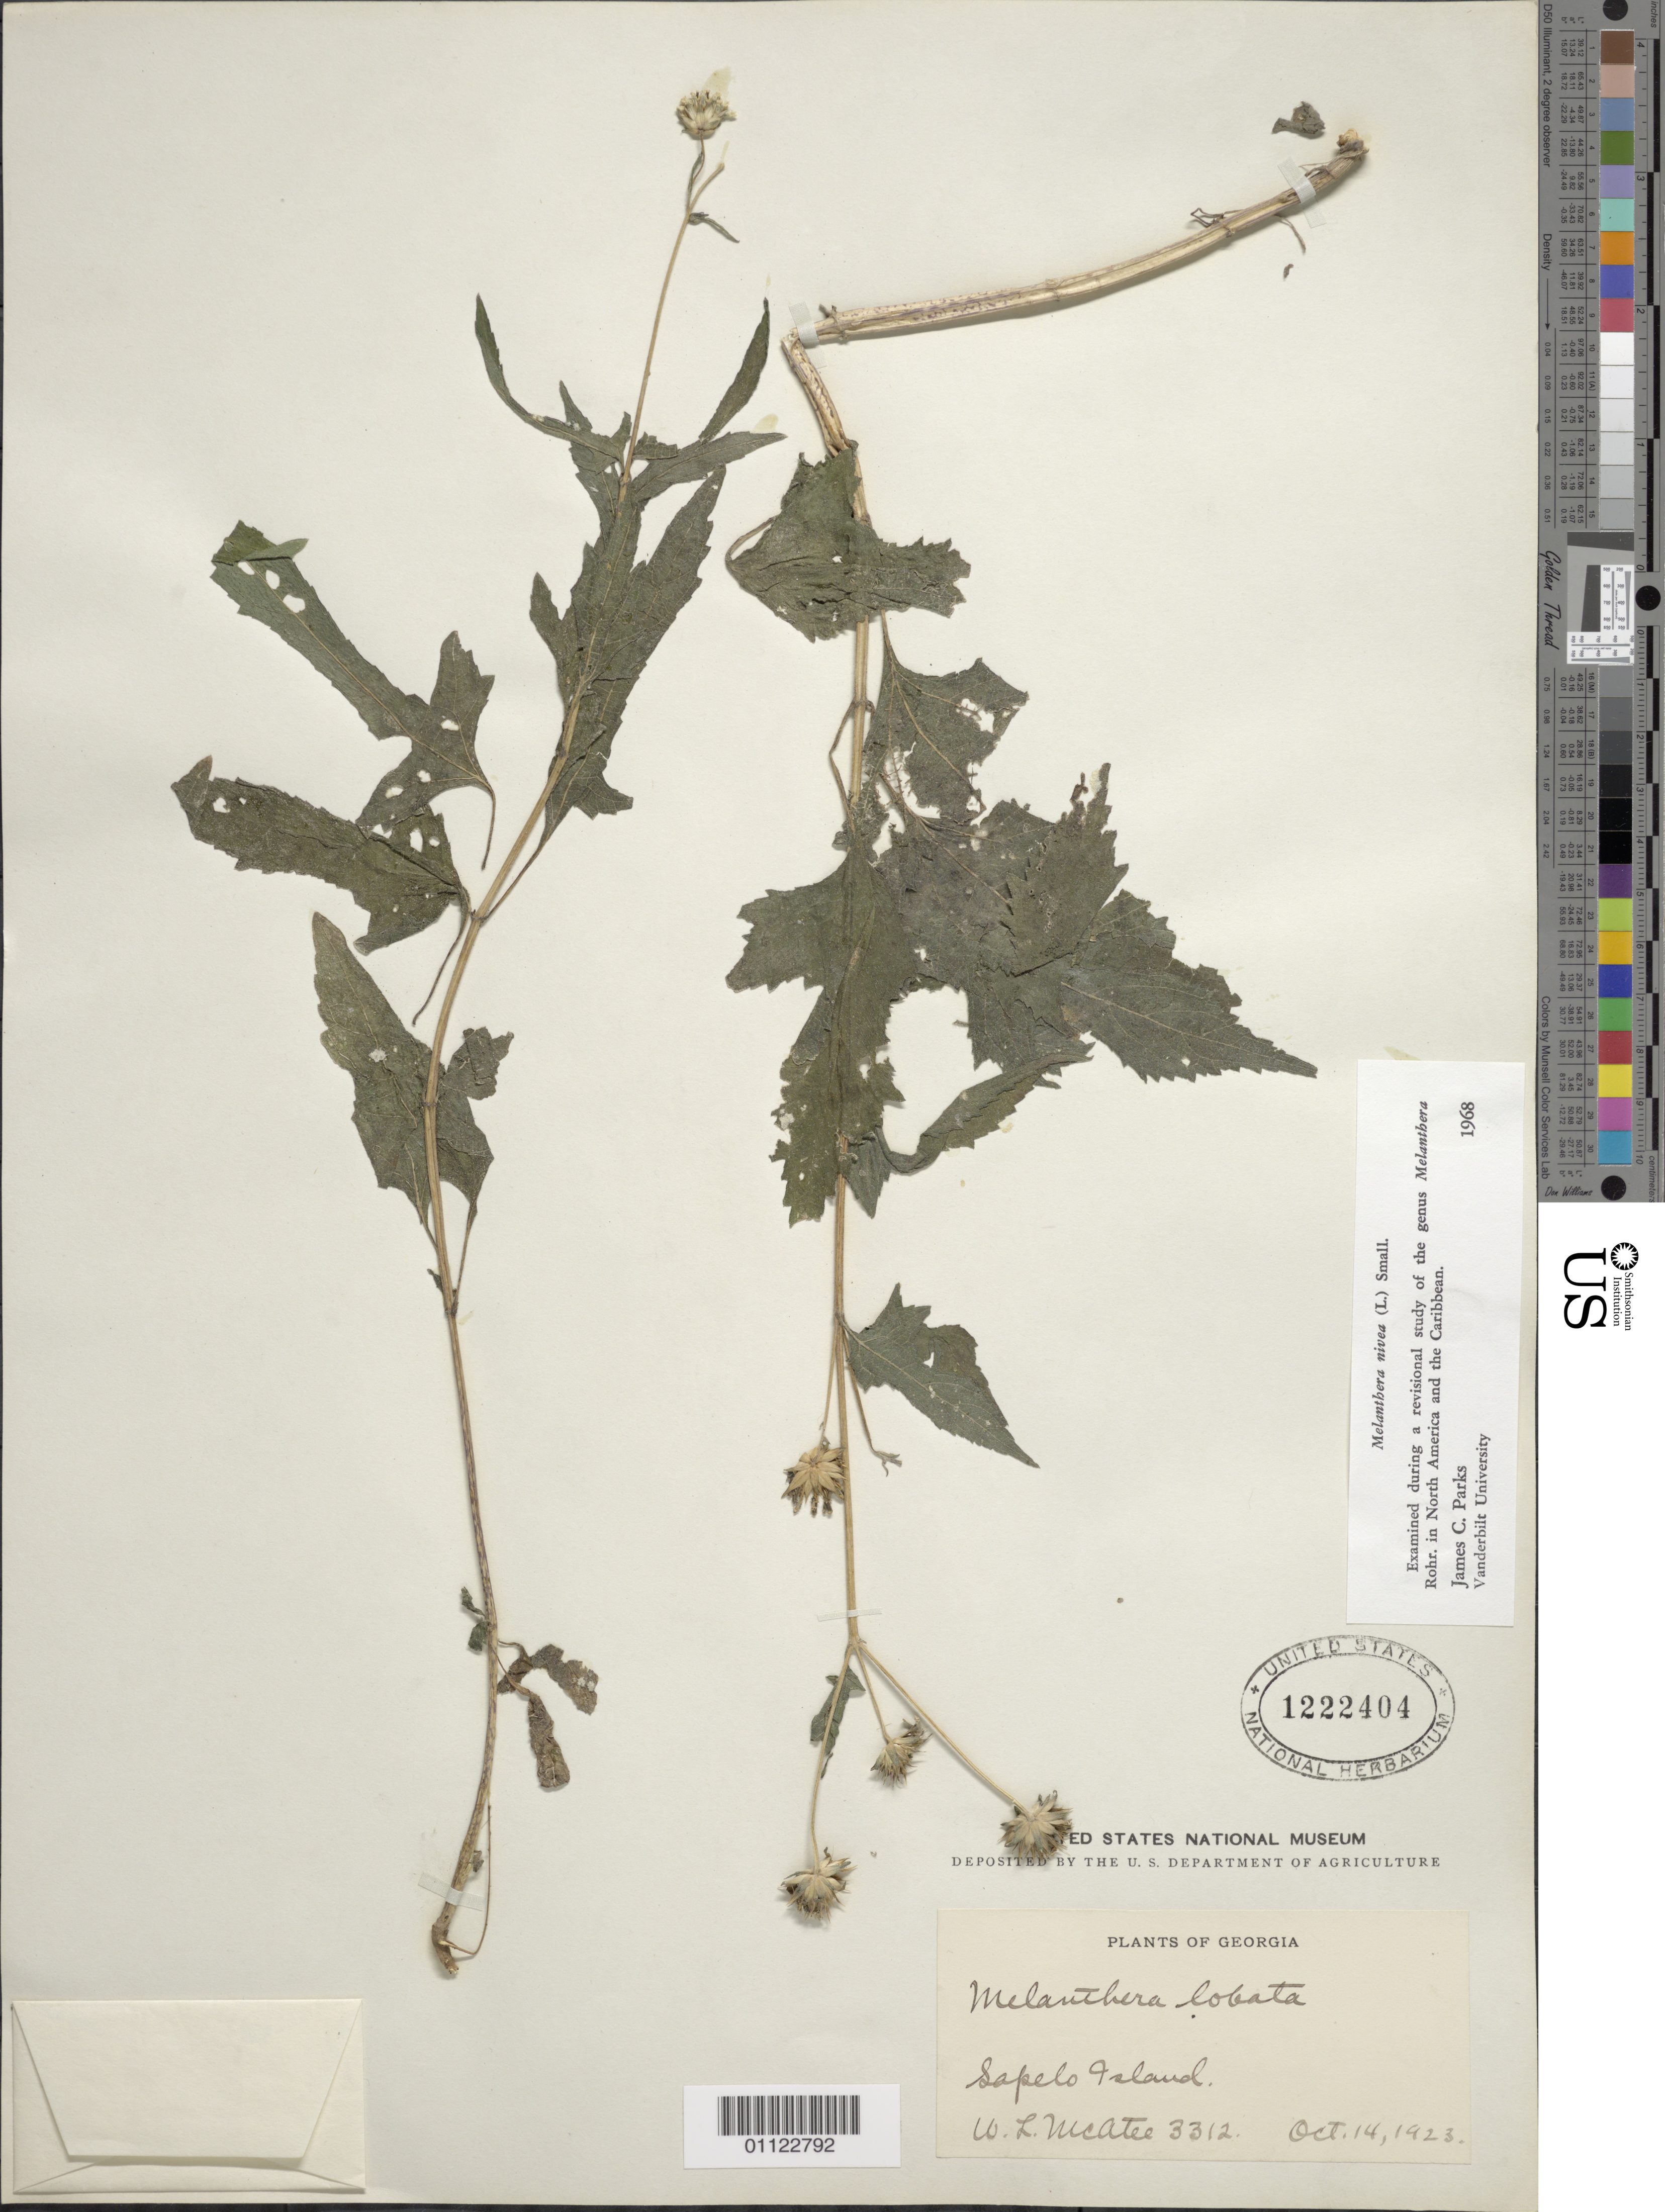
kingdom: Plantae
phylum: Tracheophyta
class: Magnoliopsida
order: Asterales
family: Asteraceae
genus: Melanthera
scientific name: Melanthera nivea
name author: (L.) Small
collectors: W. McAtee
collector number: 3312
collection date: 1923-10-14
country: United States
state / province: Georgia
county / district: McIntosh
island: Sapelo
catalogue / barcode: US 1222404